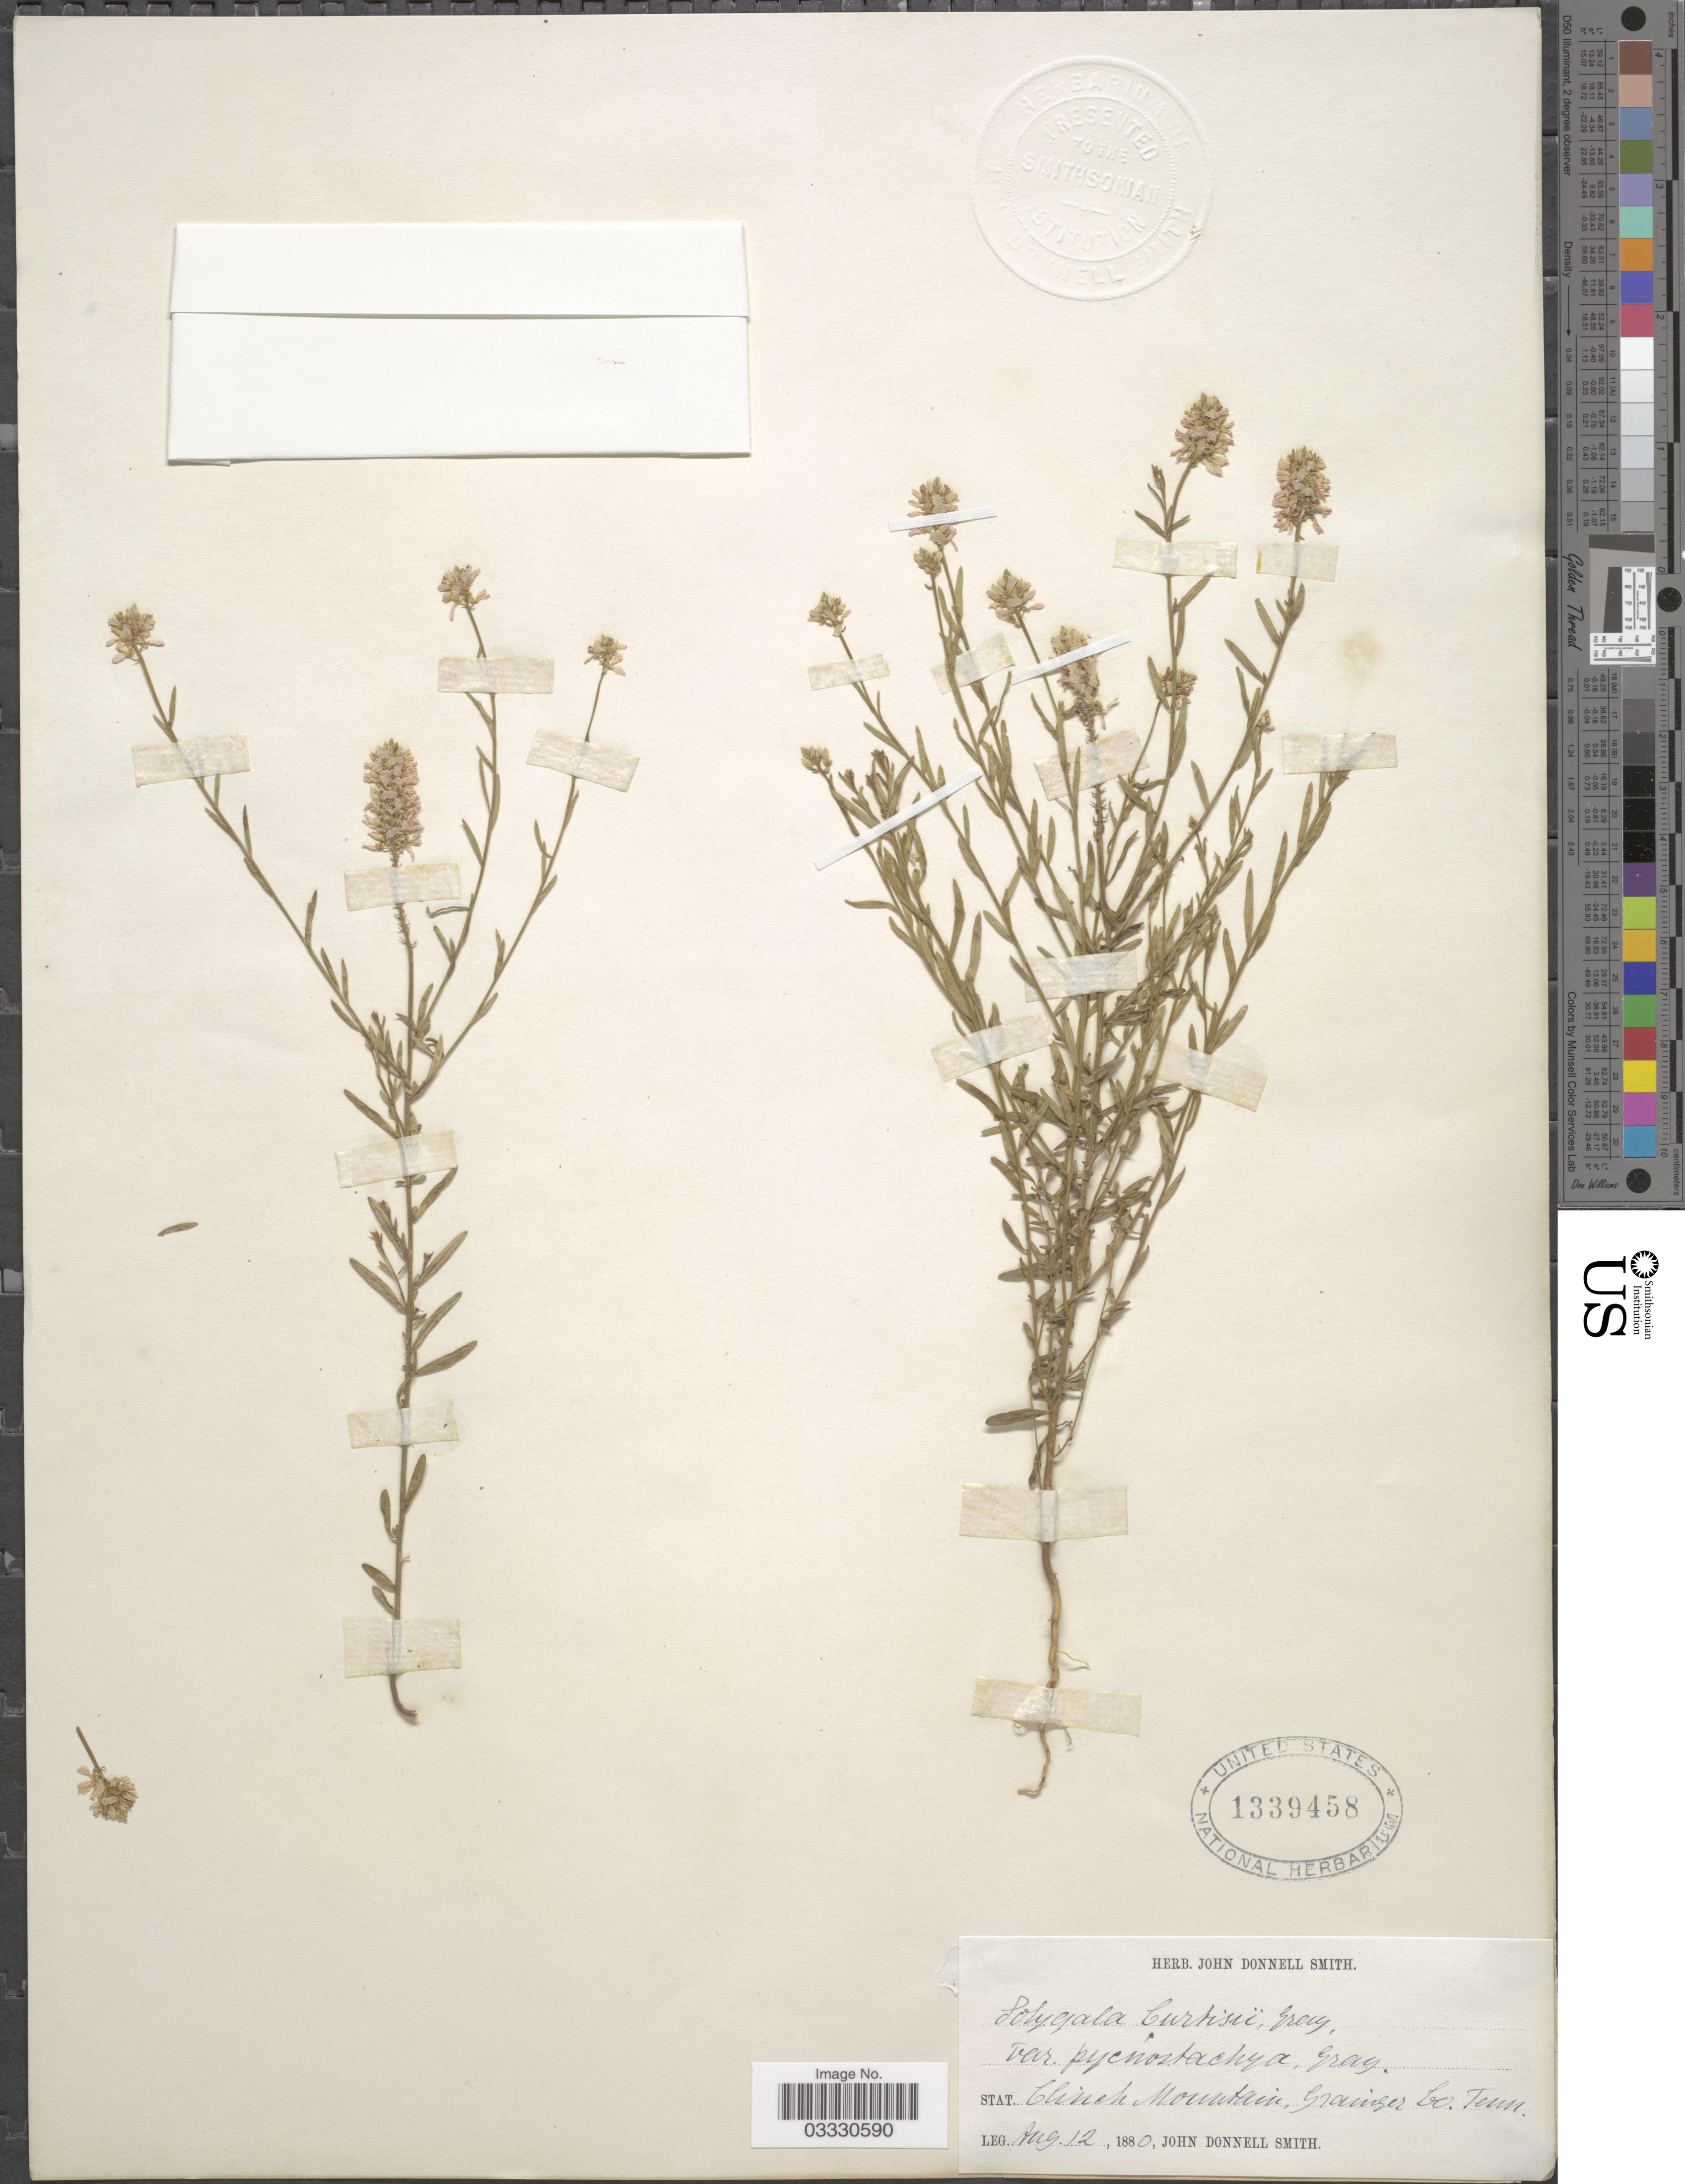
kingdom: Plantae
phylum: Tracheophyta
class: Magnoliopsida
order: Fabales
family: Polygalaceae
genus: Polygala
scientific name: Polygala curtissii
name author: A. Gray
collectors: J. Donnell Smith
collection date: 1880-08-12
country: United States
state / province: Tennessee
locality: Clinch Mountain, Grainger Co.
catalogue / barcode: US 1339458